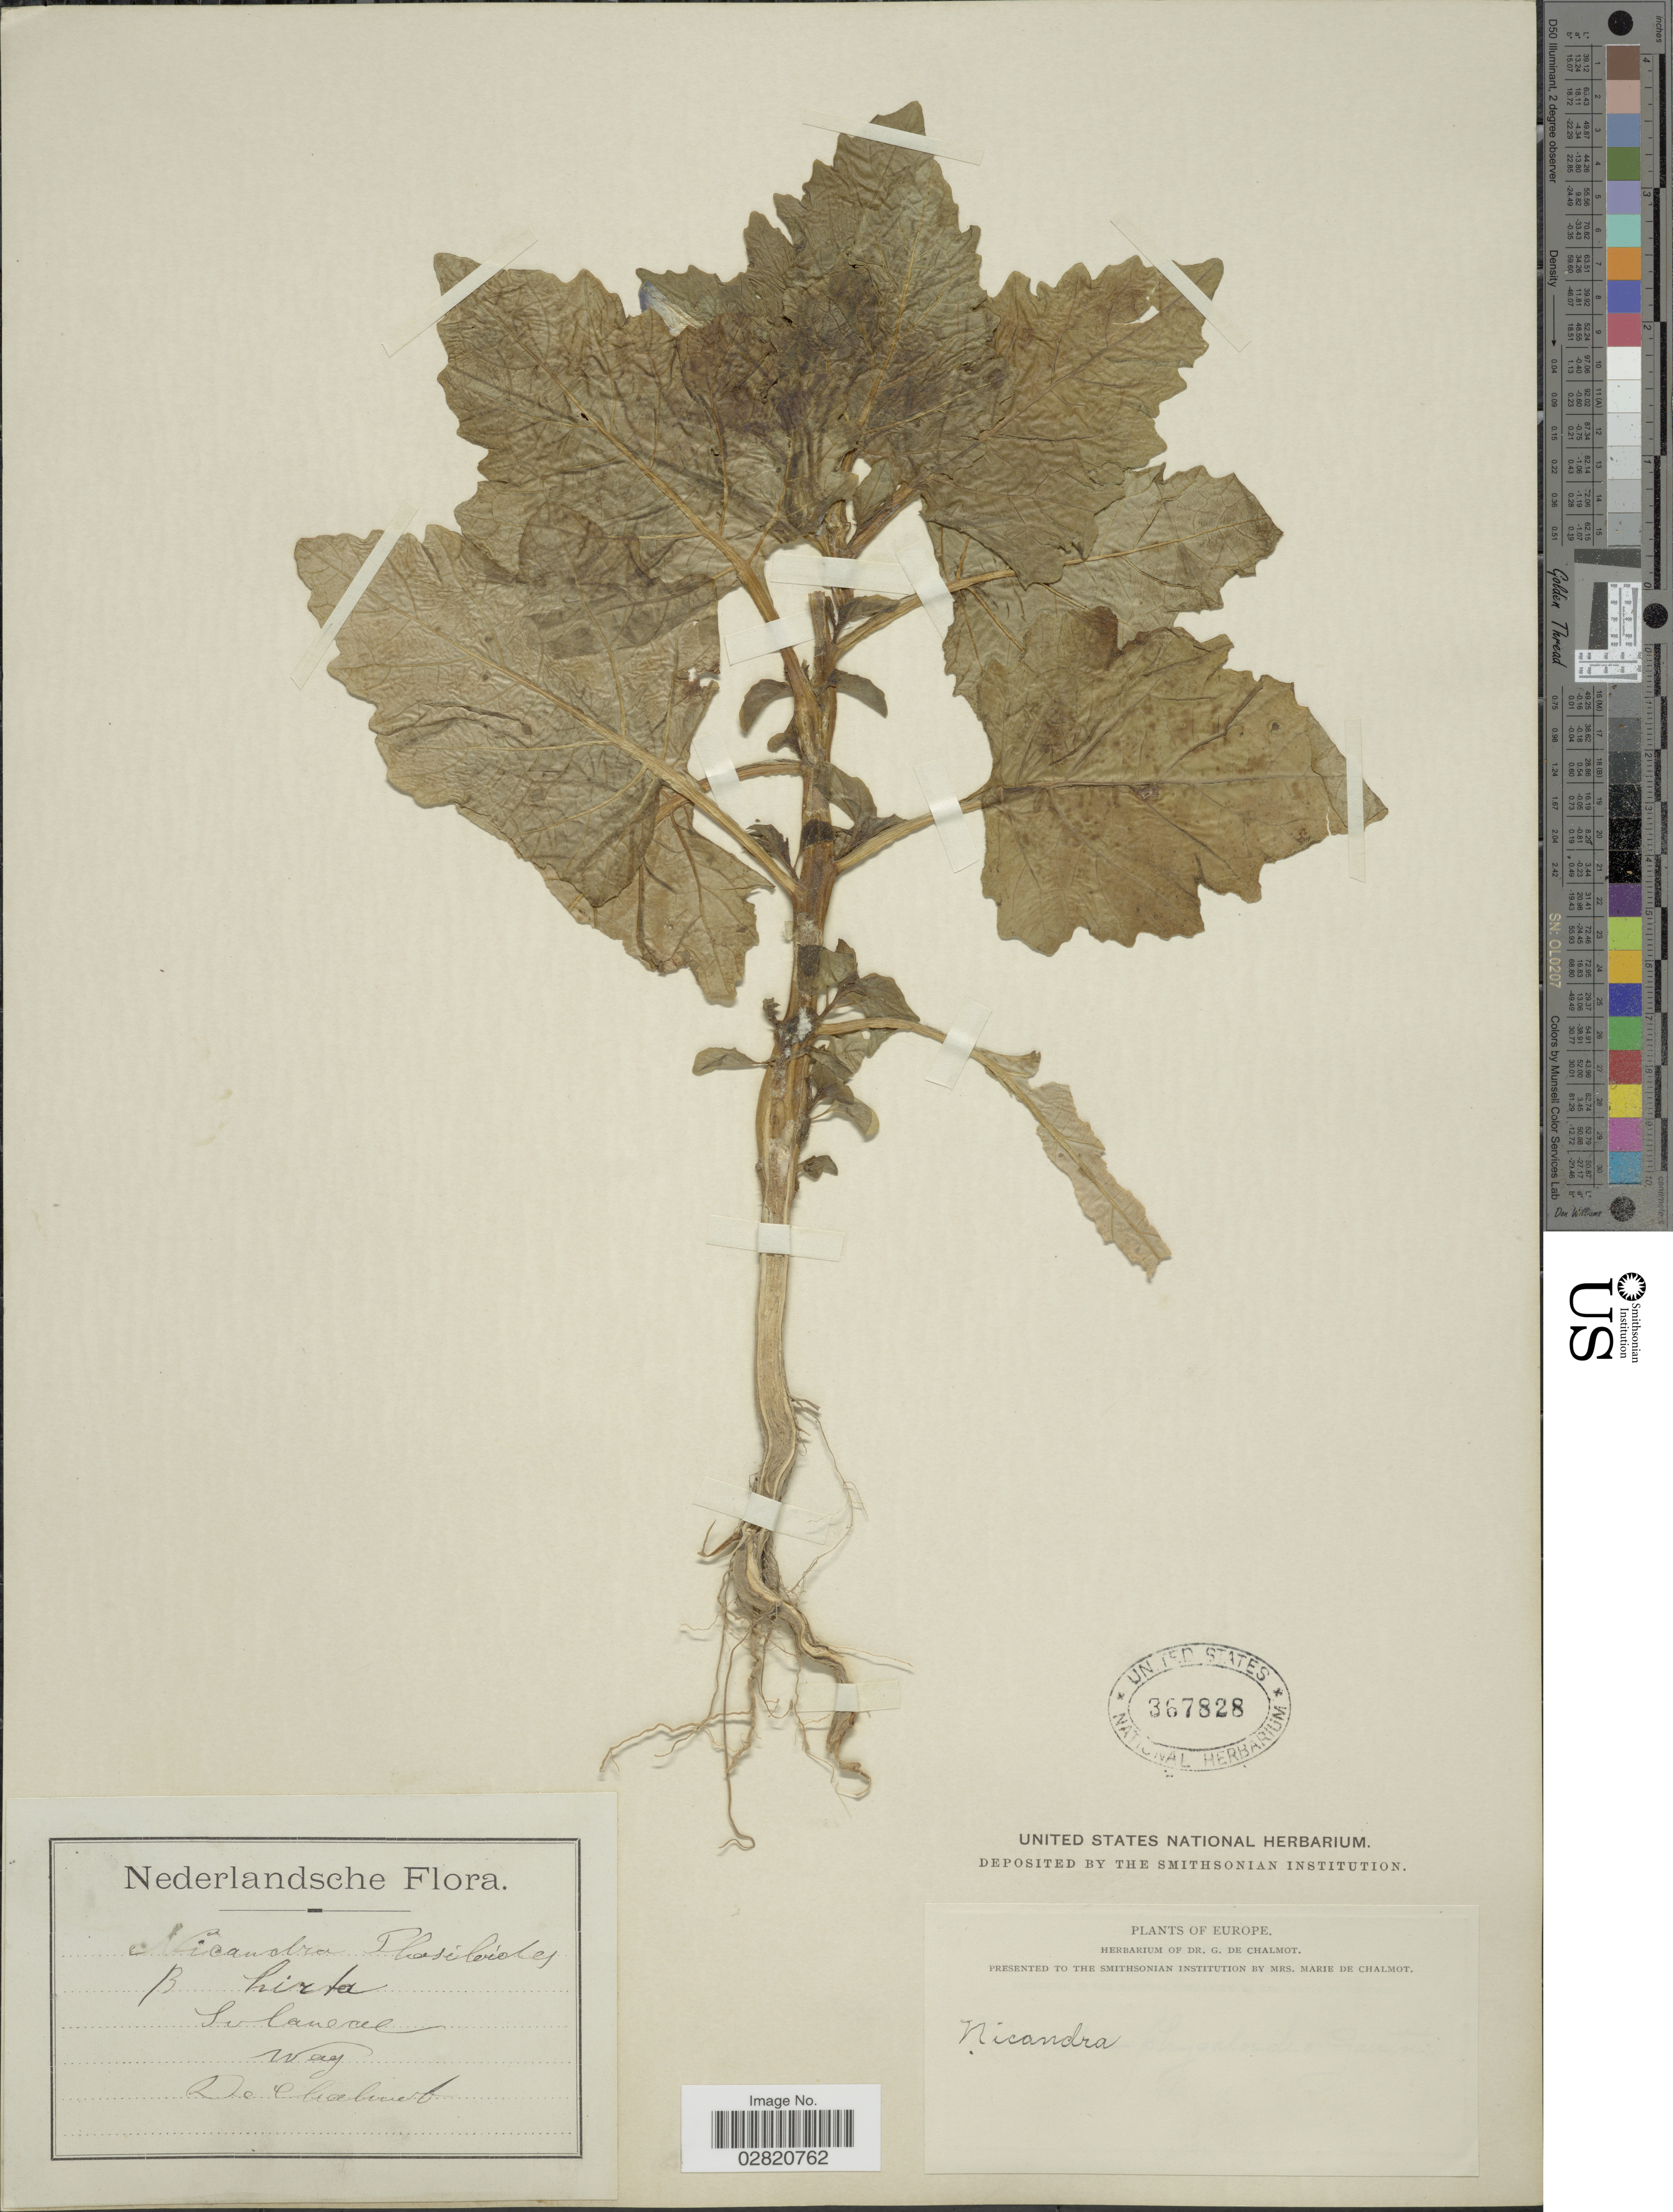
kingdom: Plantae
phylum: Tracheophyta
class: Magnoliopsida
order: Solanales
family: Solanaceae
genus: Nicandra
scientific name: Nicandra physalodes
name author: (L.) Gaertn.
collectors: G. de Chalmot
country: Netherlands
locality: Wag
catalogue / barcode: US 367828